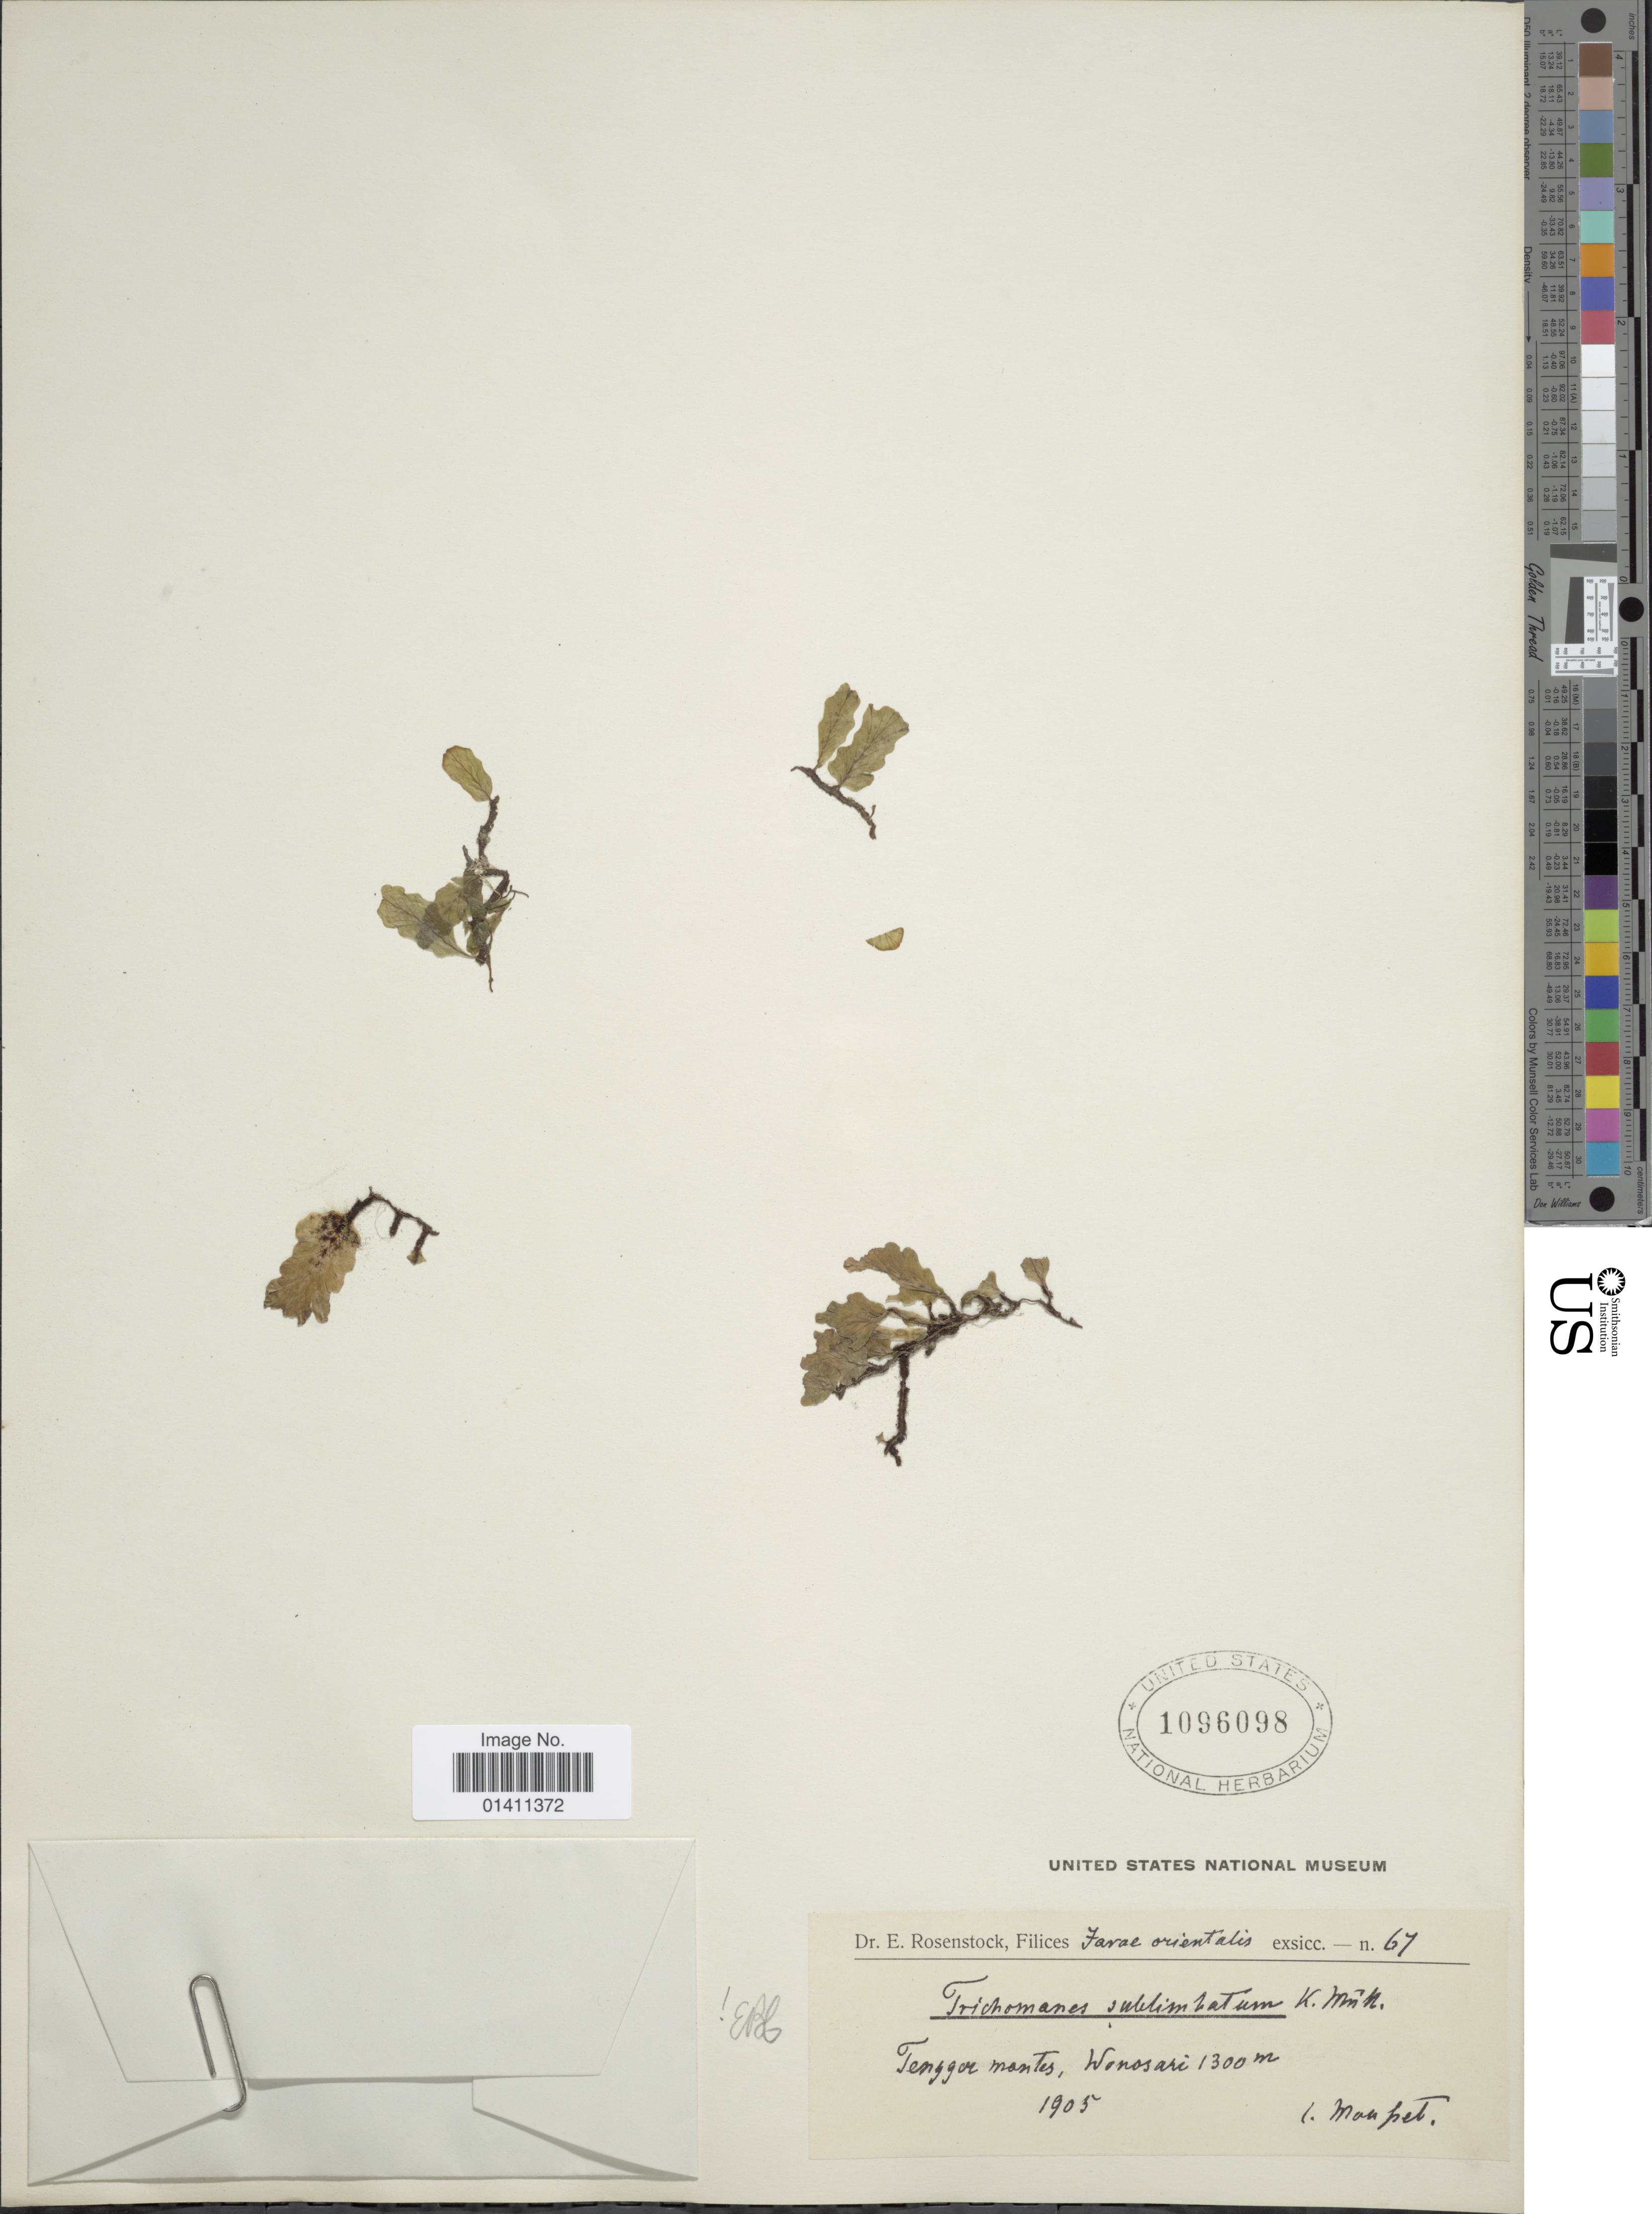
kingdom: Plantae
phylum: Tracheophyta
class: Polypodiopsida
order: Hymenophyllales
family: Hymenophyllaceae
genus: Didymoglossum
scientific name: Didymoglossum sublimbatum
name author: (K. Müller) Ebihara & K. Iwats.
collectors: Mousset, --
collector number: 67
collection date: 1905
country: Indonesia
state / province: Java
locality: Tengger montes, Wonosari.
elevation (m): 1300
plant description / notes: Corrected "Tenggor monyes" to "Tengger montes". 11/16/20 poindextere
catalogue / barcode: US 1096098